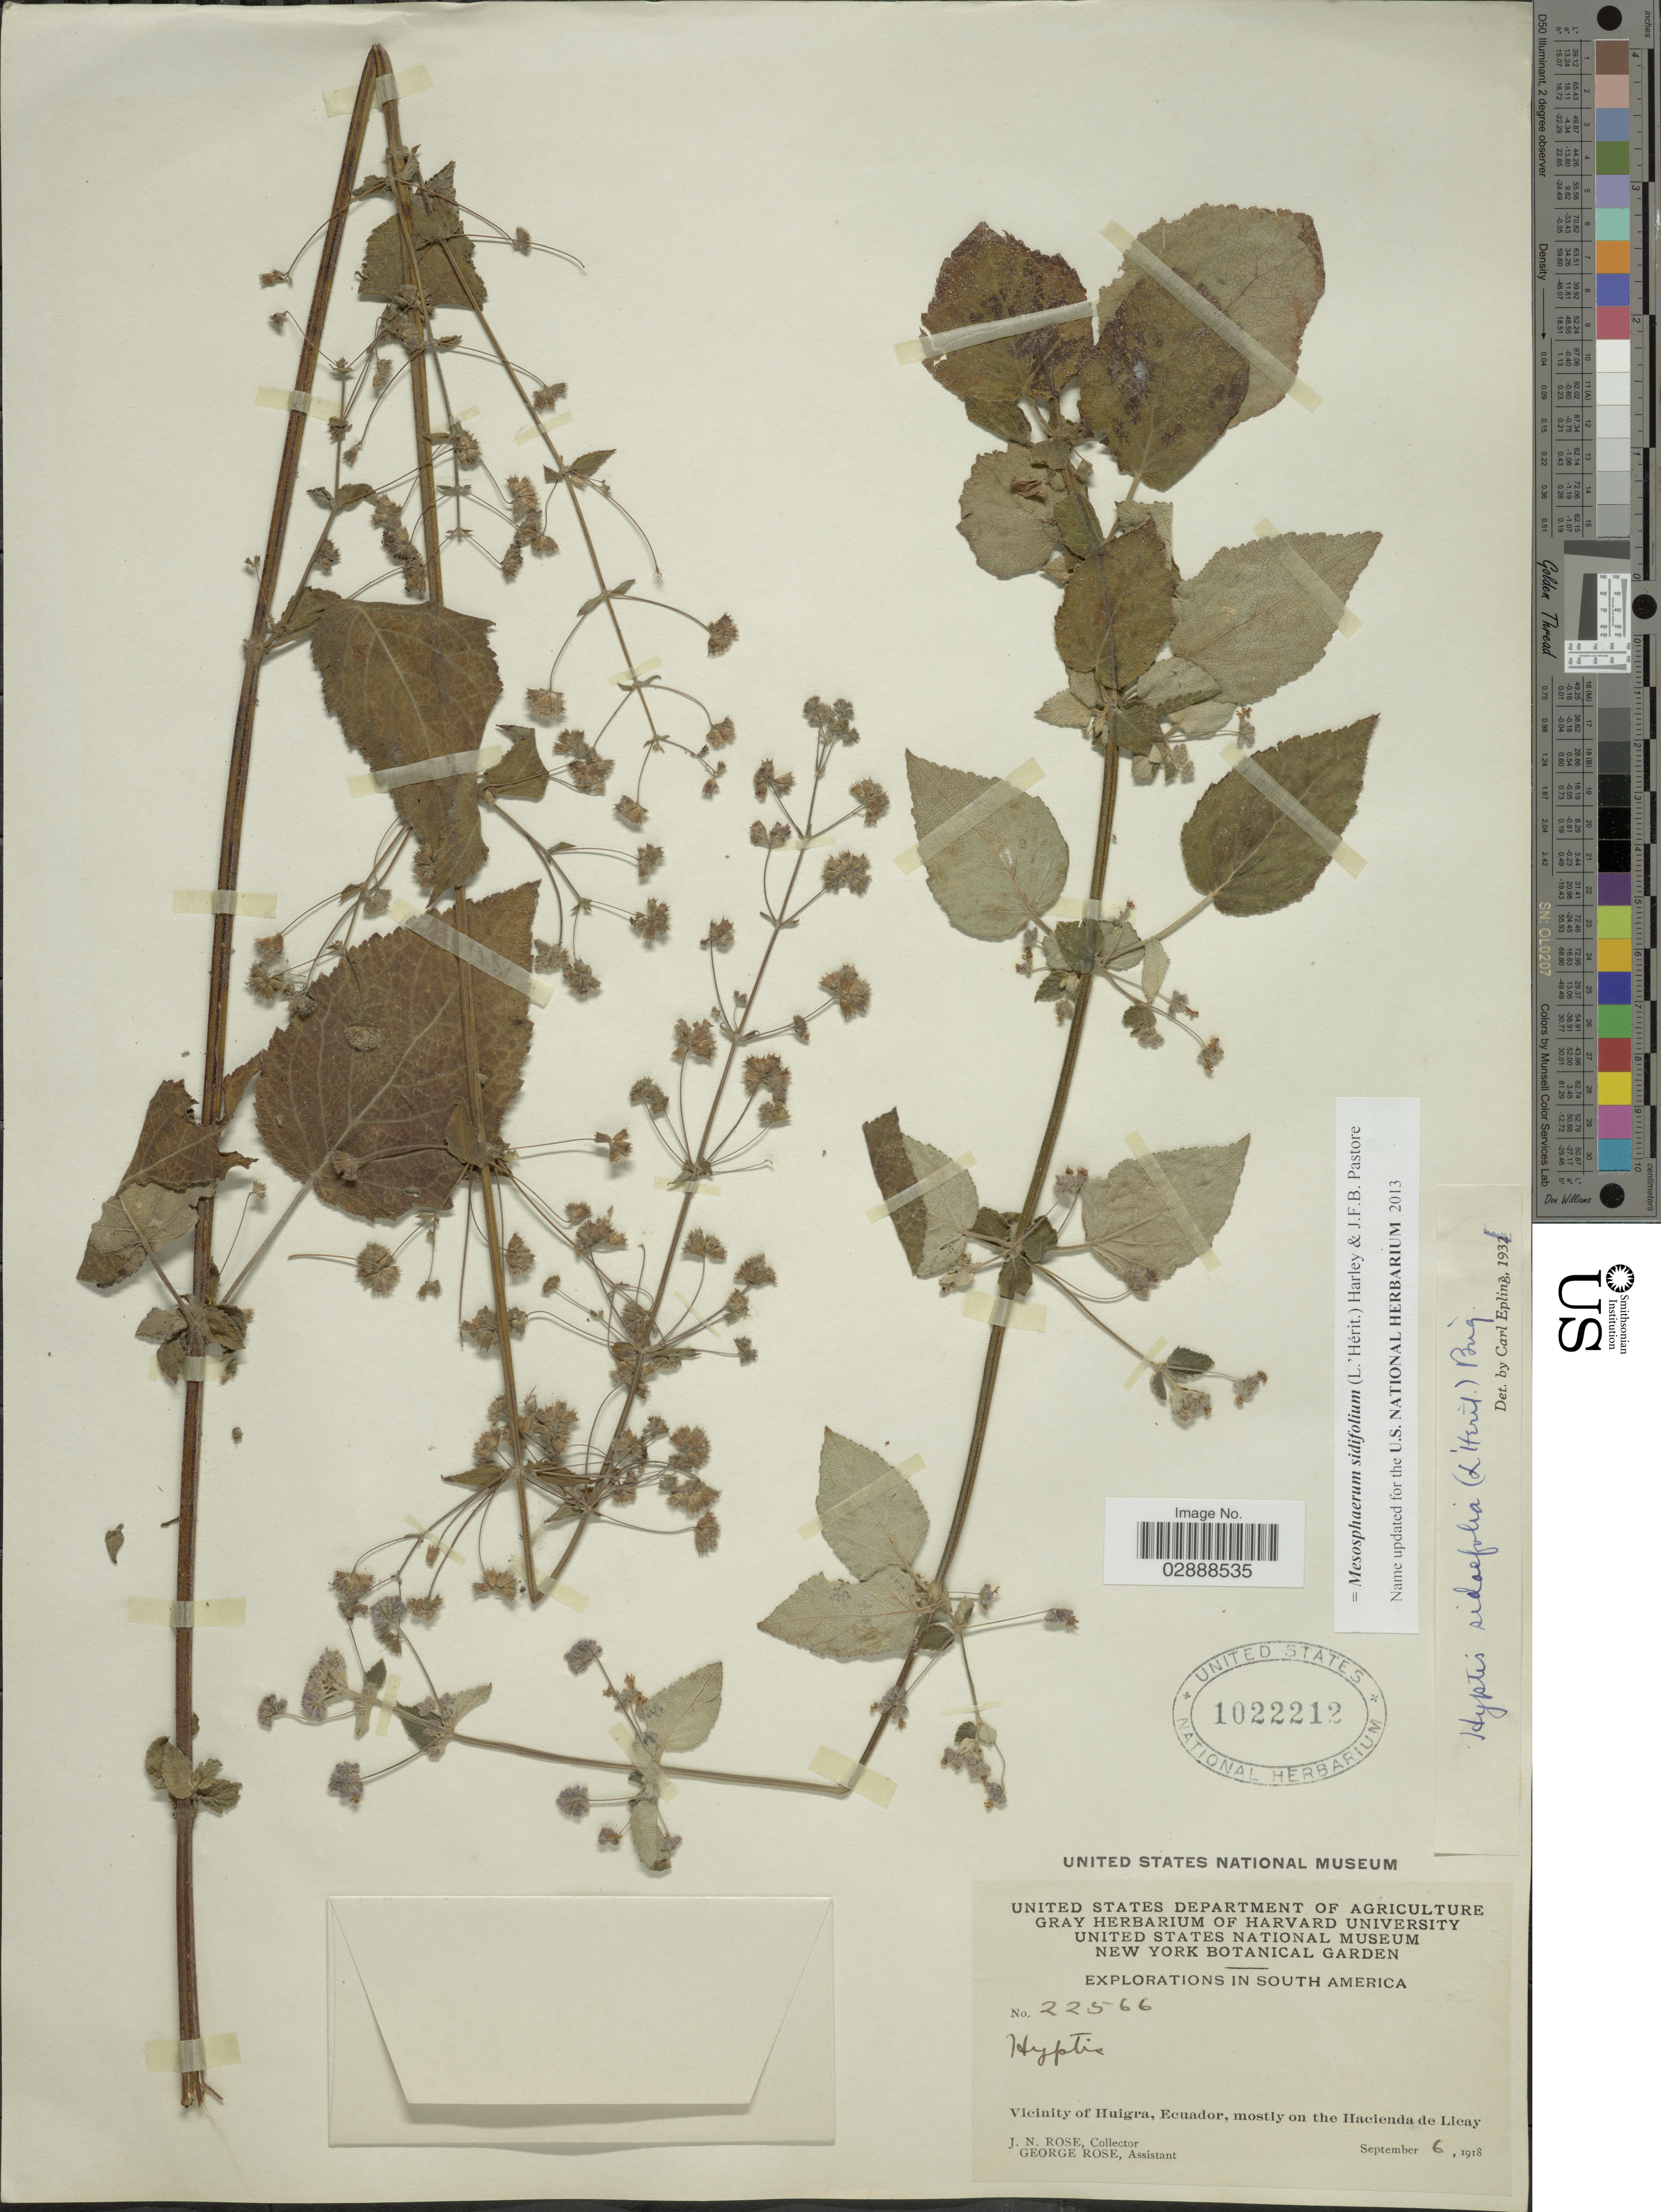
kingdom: Plantae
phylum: Tracheophyta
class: Magnoliopsida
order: Lamiales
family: Lamiaceae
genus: Mesosphaerum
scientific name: Mesosphaerum sidifolium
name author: (L'Hér.) Harley & J.F.B. Pastore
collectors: J. N. Rose & G. Rose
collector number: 22566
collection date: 1918-09-06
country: Ecuador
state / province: Chimborazo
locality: Vicinity of Huigra, mostly on the Hacienda de Licay.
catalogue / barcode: US 1022212